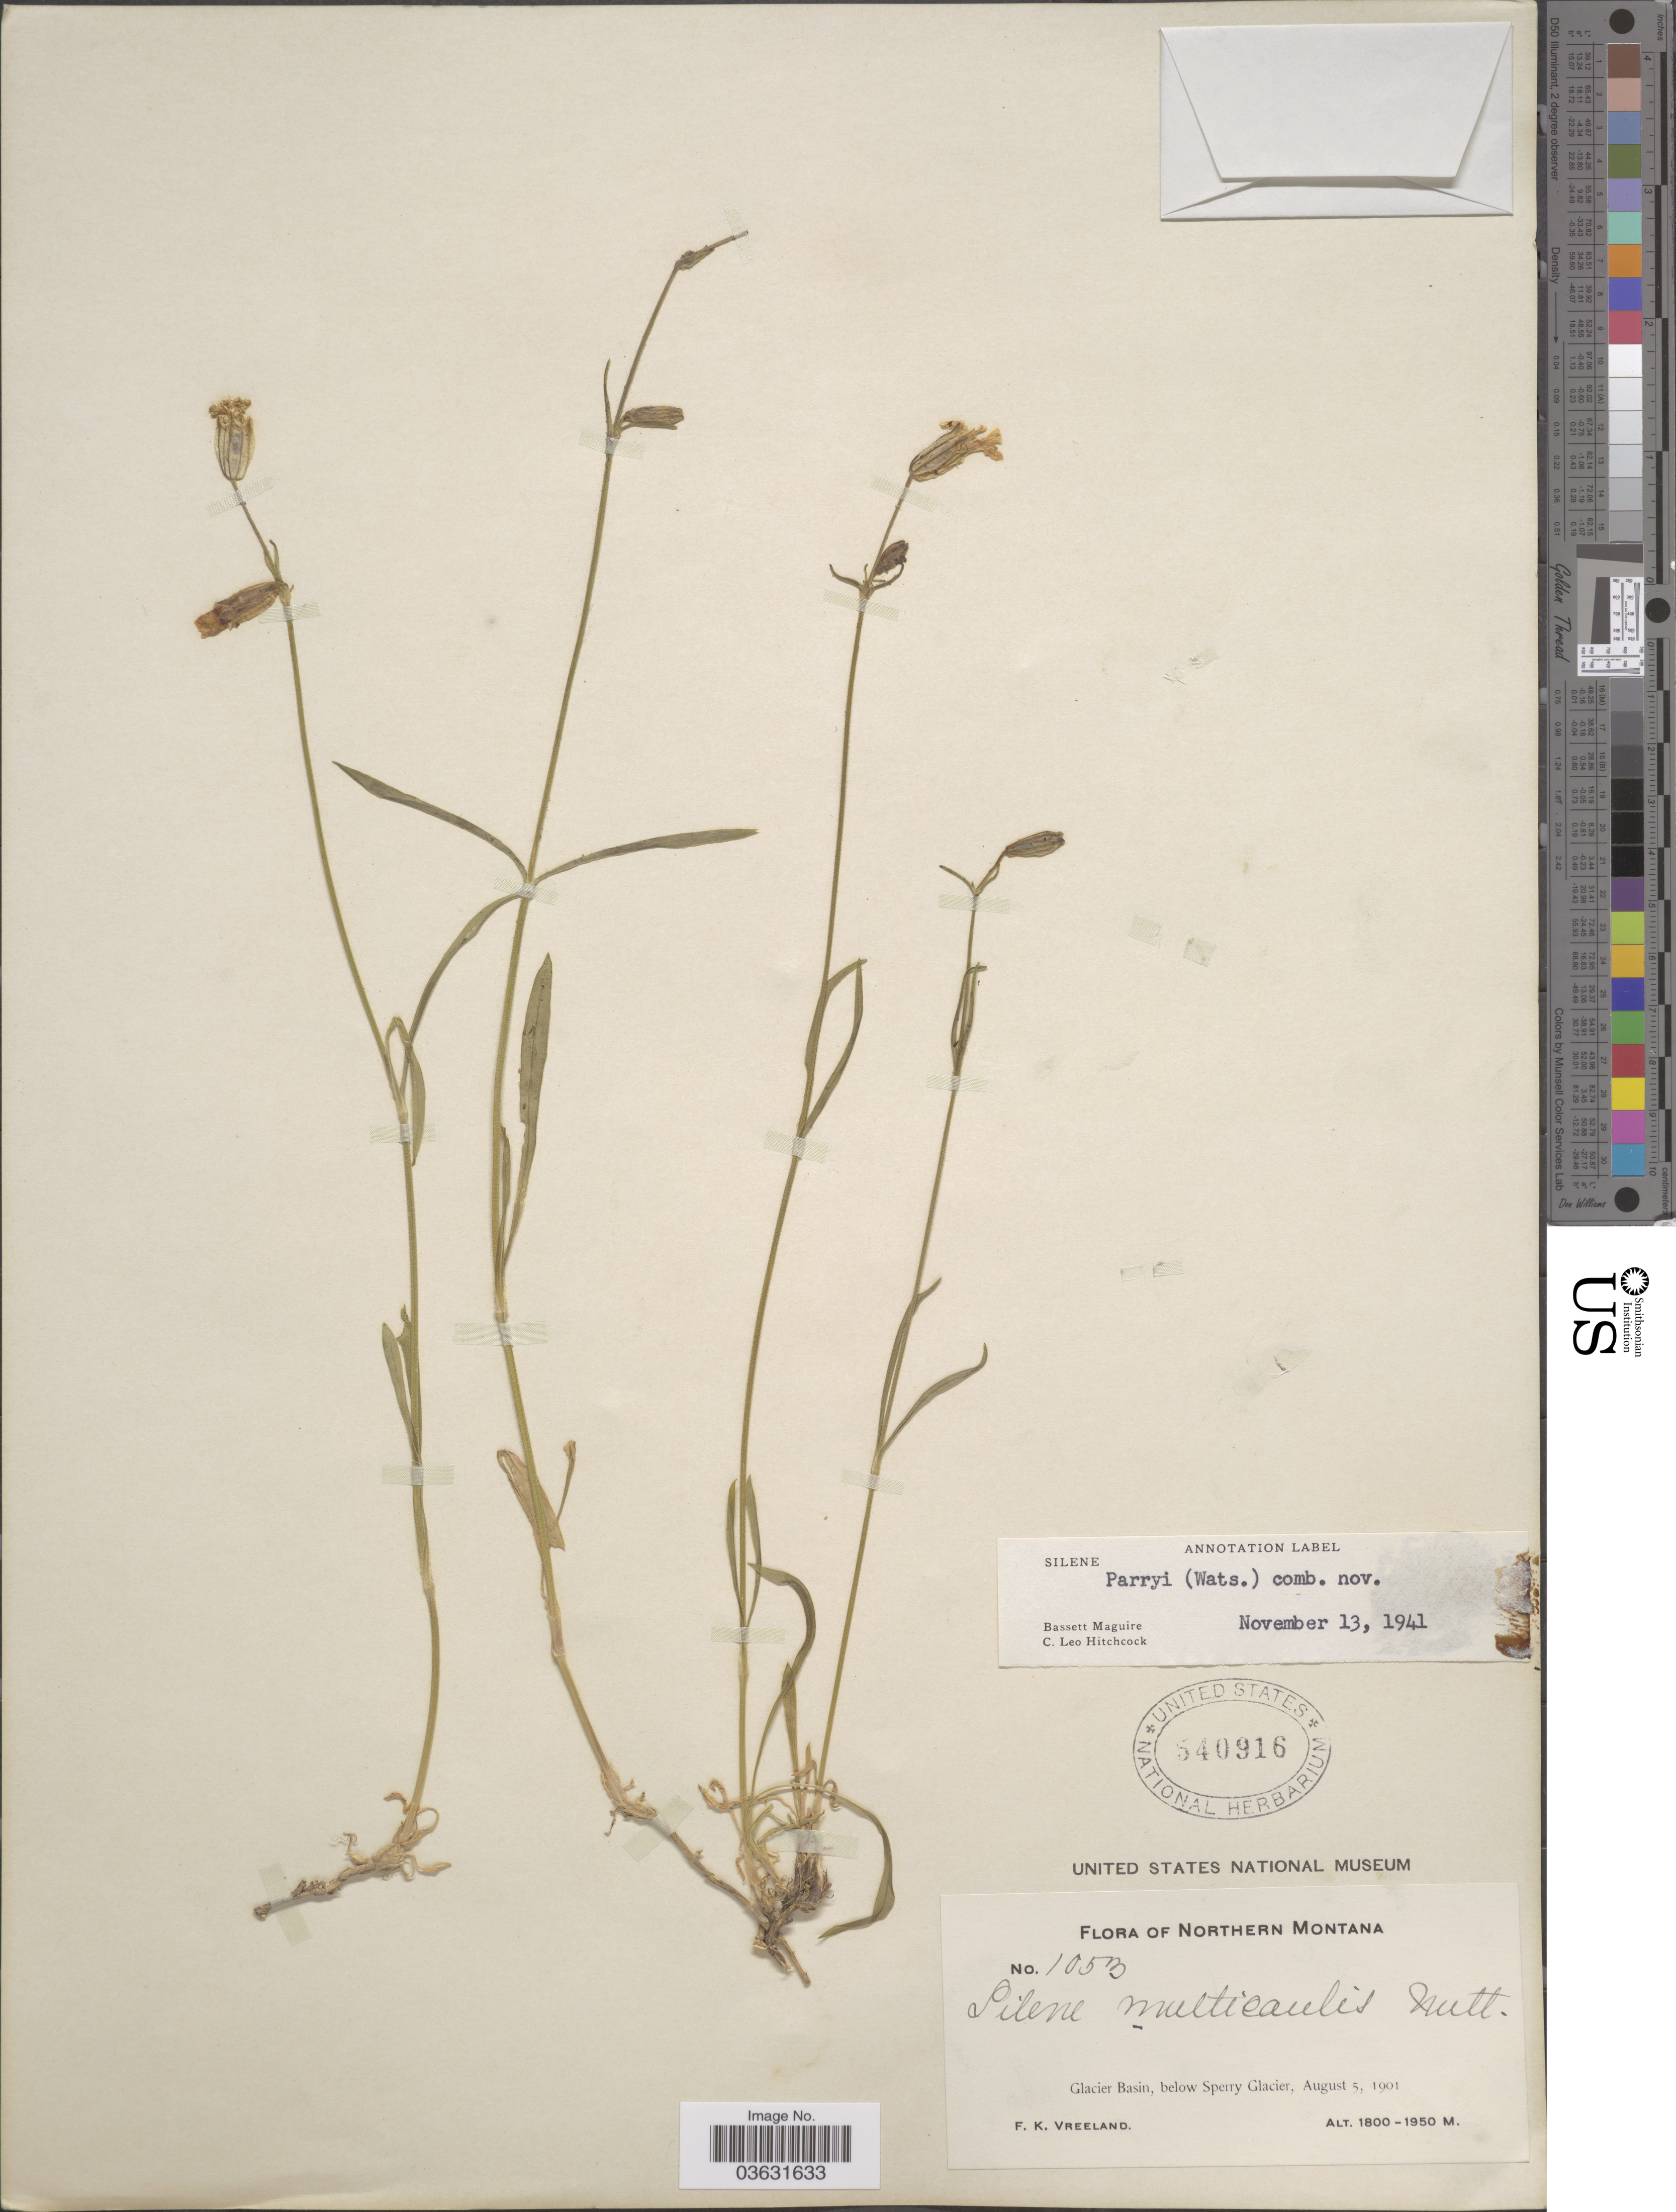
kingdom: Plantae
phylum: Tracheophyta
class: Magnoliopsida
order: Caryophyllales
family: Caryophyllaceae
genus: Silene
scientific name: Silene parryi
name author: (S. Watson) C.L. Hitchc. & Maguire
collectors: F. Vreeland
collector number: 1053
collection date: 1901-08-05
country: United States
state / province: Montana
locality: Northern Montana. Glacier Basin, below Sperry Glacier.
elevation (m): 1800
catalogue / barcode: US 540916